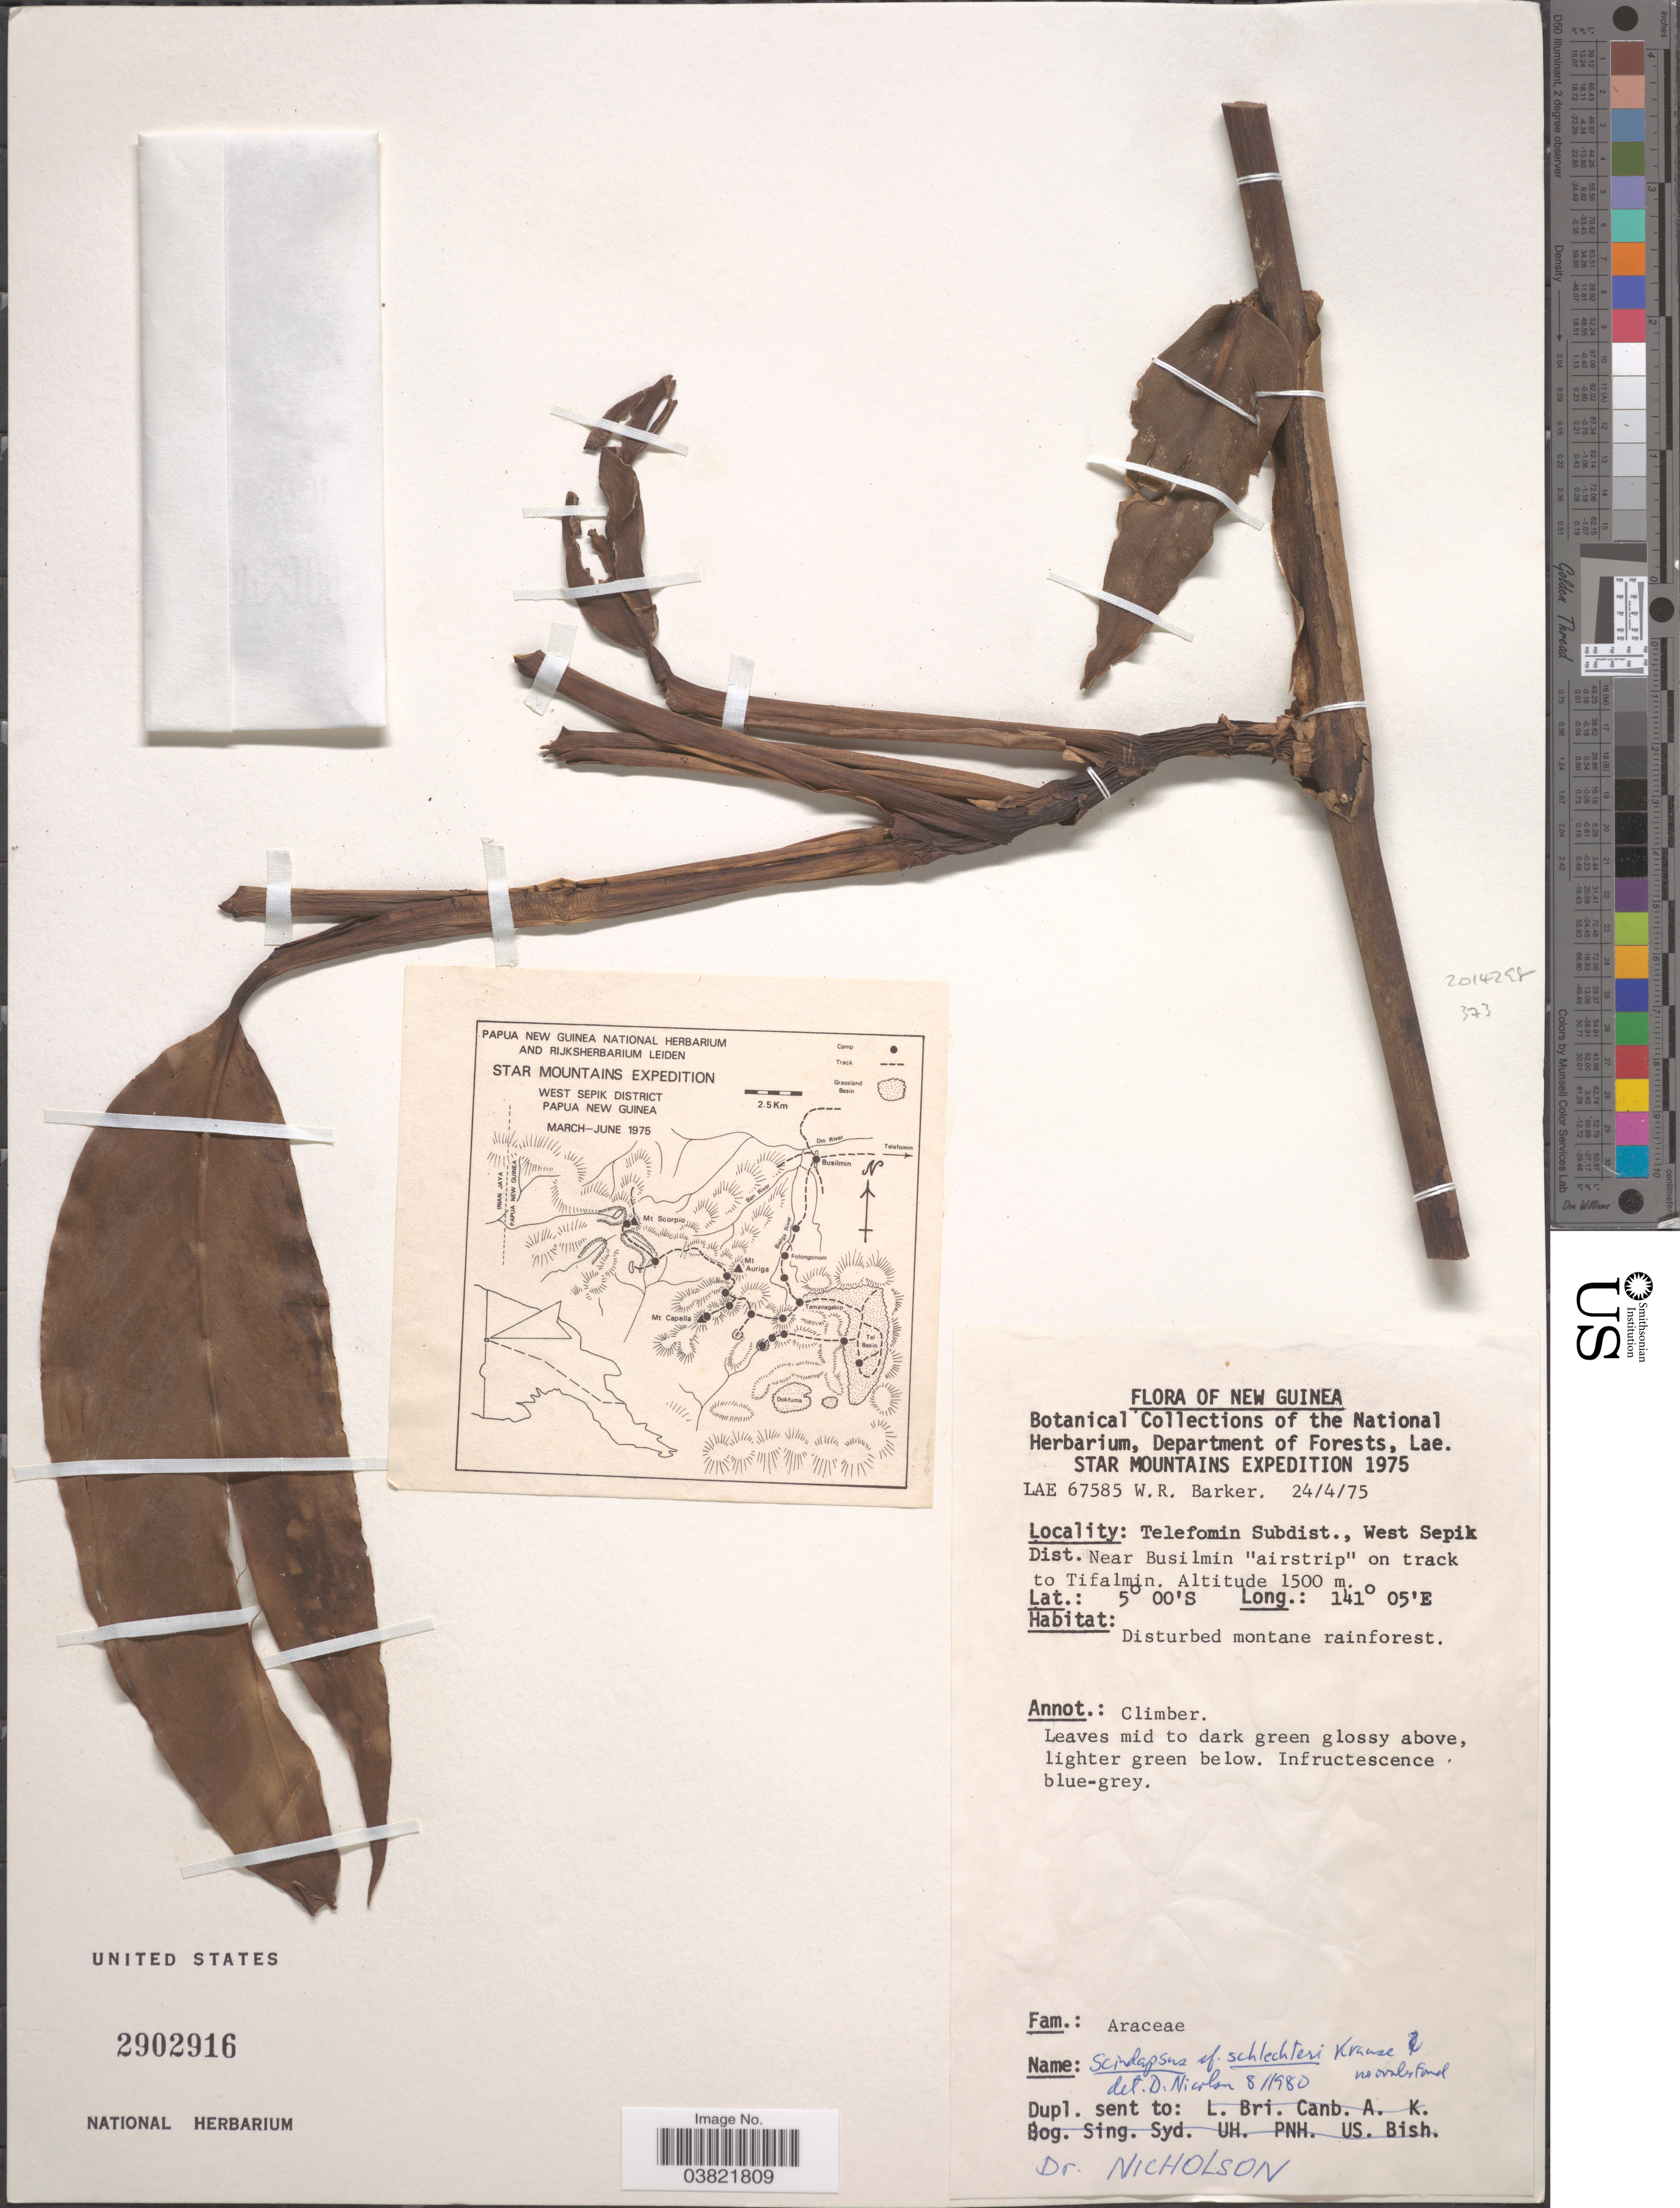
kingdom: Plantae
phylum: Tracheophyta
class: Liliopsida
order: Alismatales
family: Araceae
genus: Scindapsus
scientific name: Scindapsus schlechteri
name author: K. Krause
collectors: W. R. Barker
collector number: LAE67585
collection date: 1975-04-24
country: Papua New Guinea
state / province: Sandaun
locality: New Guinea. Star Mountains [unsure placement] Telefomin Subdist., West Sepik Dist. Near Busilmin 'airstrip' on track to Tifalmin.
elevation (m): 1500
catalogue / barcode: US 2902916